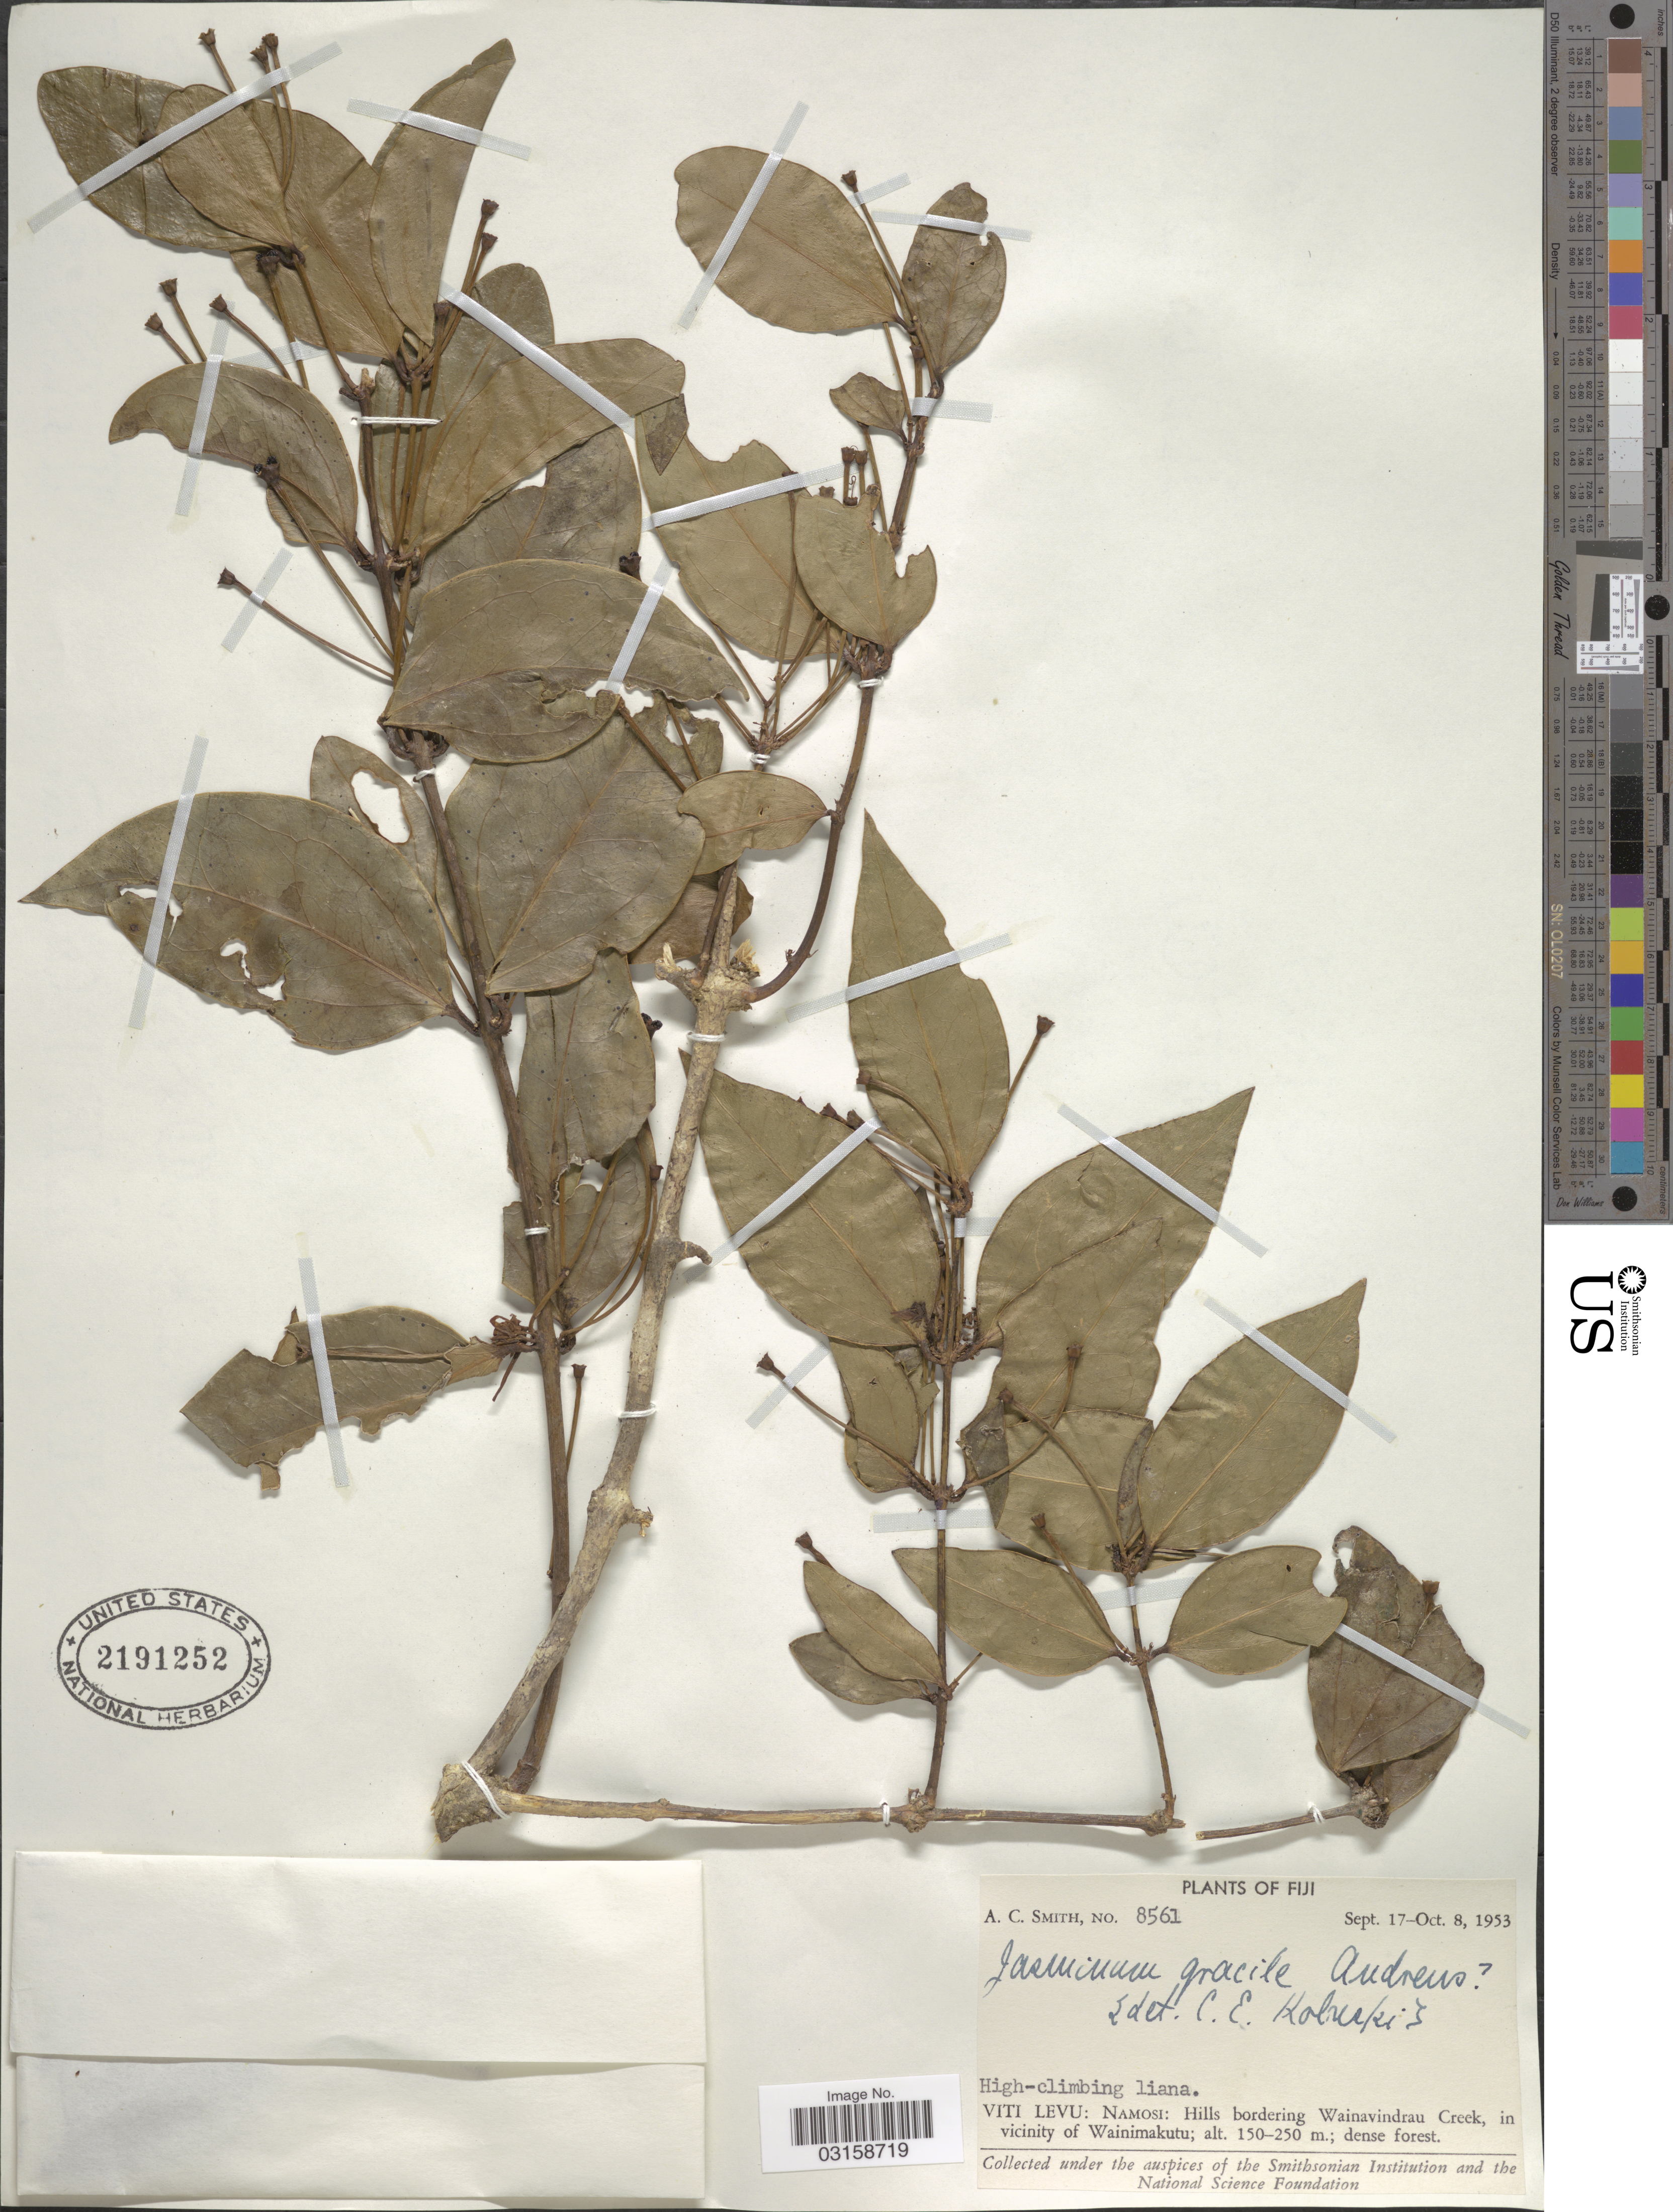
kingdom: Plantae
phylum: Tracheophyta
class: Magnoliopsida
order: Lamiales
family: Oleaceae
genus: Jasminum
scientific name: Jasminum gracile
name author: Andrews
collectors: A. C. Smith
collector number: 8561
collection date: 1953-09-17/1953-10-17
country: Fiji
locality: Viti Levu: Namosi: Hills bordering Wainavindrau Creek, in vicinity of Wainimakutu.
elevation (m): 150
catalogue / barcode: US 2191252